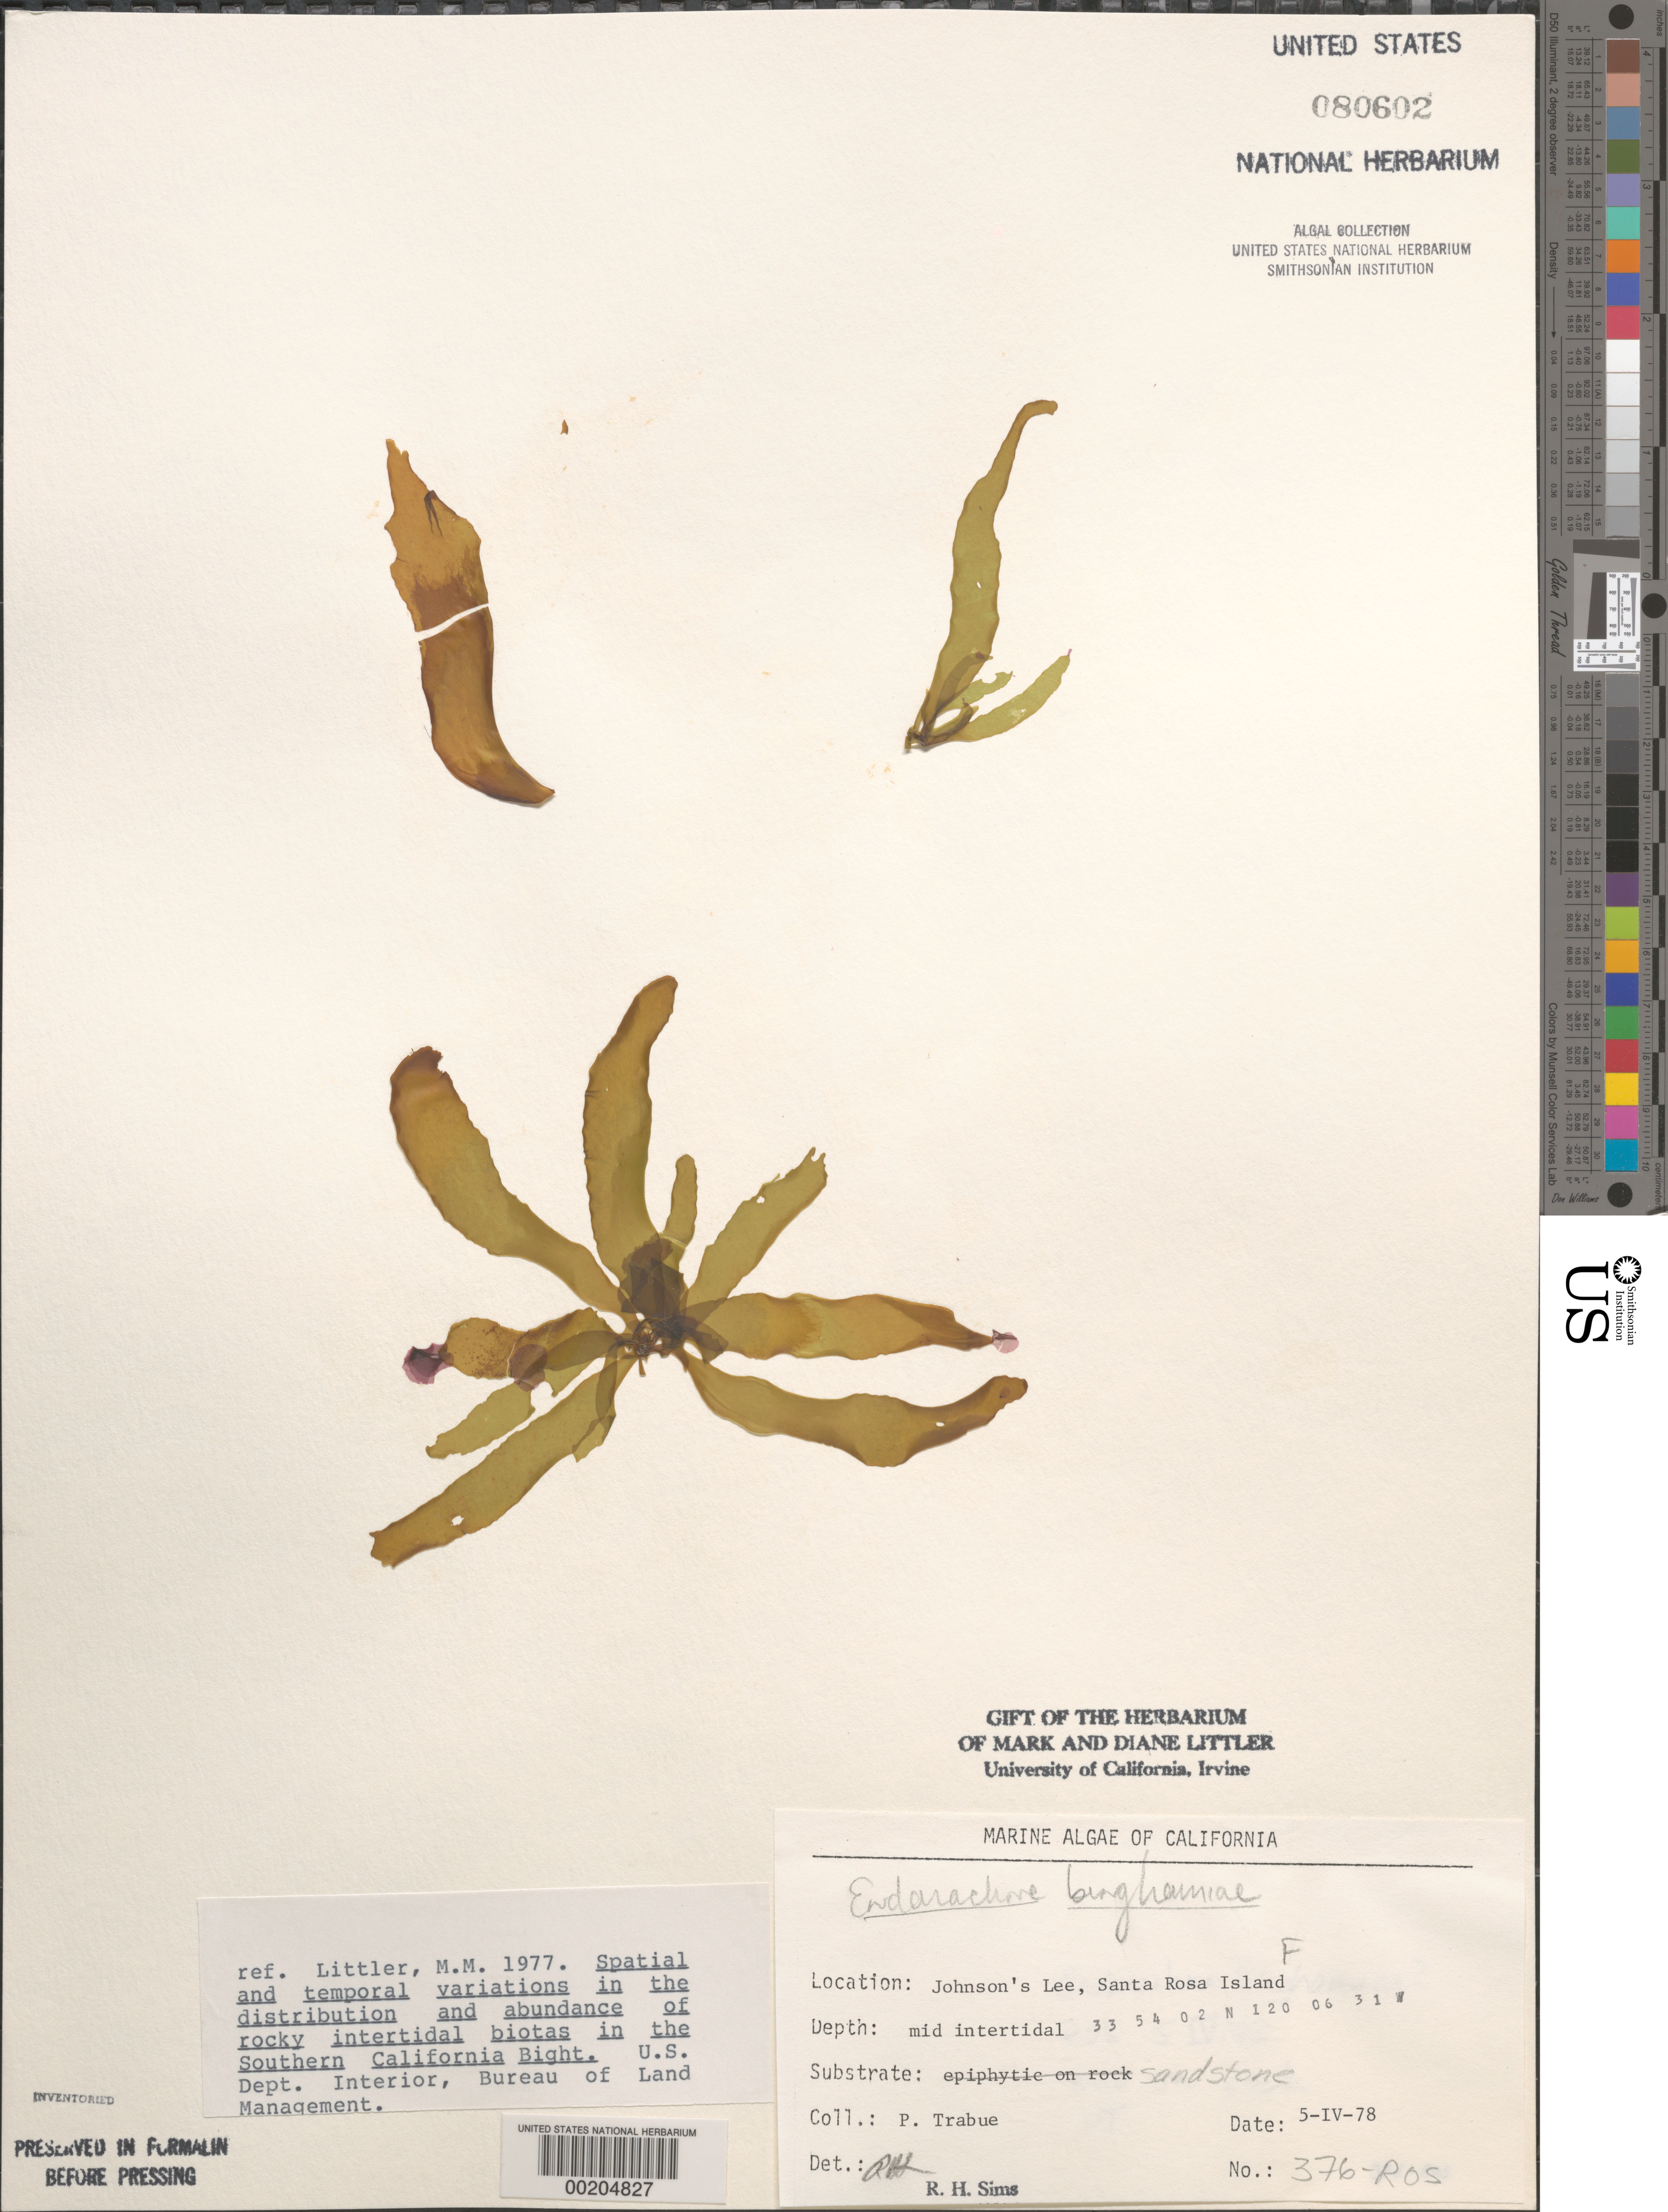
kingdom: Chromista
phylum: Ochrophyta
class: Phaeophyceae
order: Scytosiphonales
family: Scytosiphonaceae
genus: Petalonia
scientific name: Petalonia binghamiae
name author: (J. Agardh) K.L.Vinogr.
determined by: Algae name updating Project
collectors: P. J. Trabue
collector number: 376-ros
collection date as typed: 05 Apr 1978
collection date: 1978-04-05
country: United States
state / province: California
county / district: Santa Barbara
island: Santa Rosa Island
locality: Johnson's Lee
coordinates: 33 54 02 N, 120 06 31 W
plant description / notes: BLM-SOCALBIGHT Rocky Intertidal Survey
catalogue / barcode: US 80602